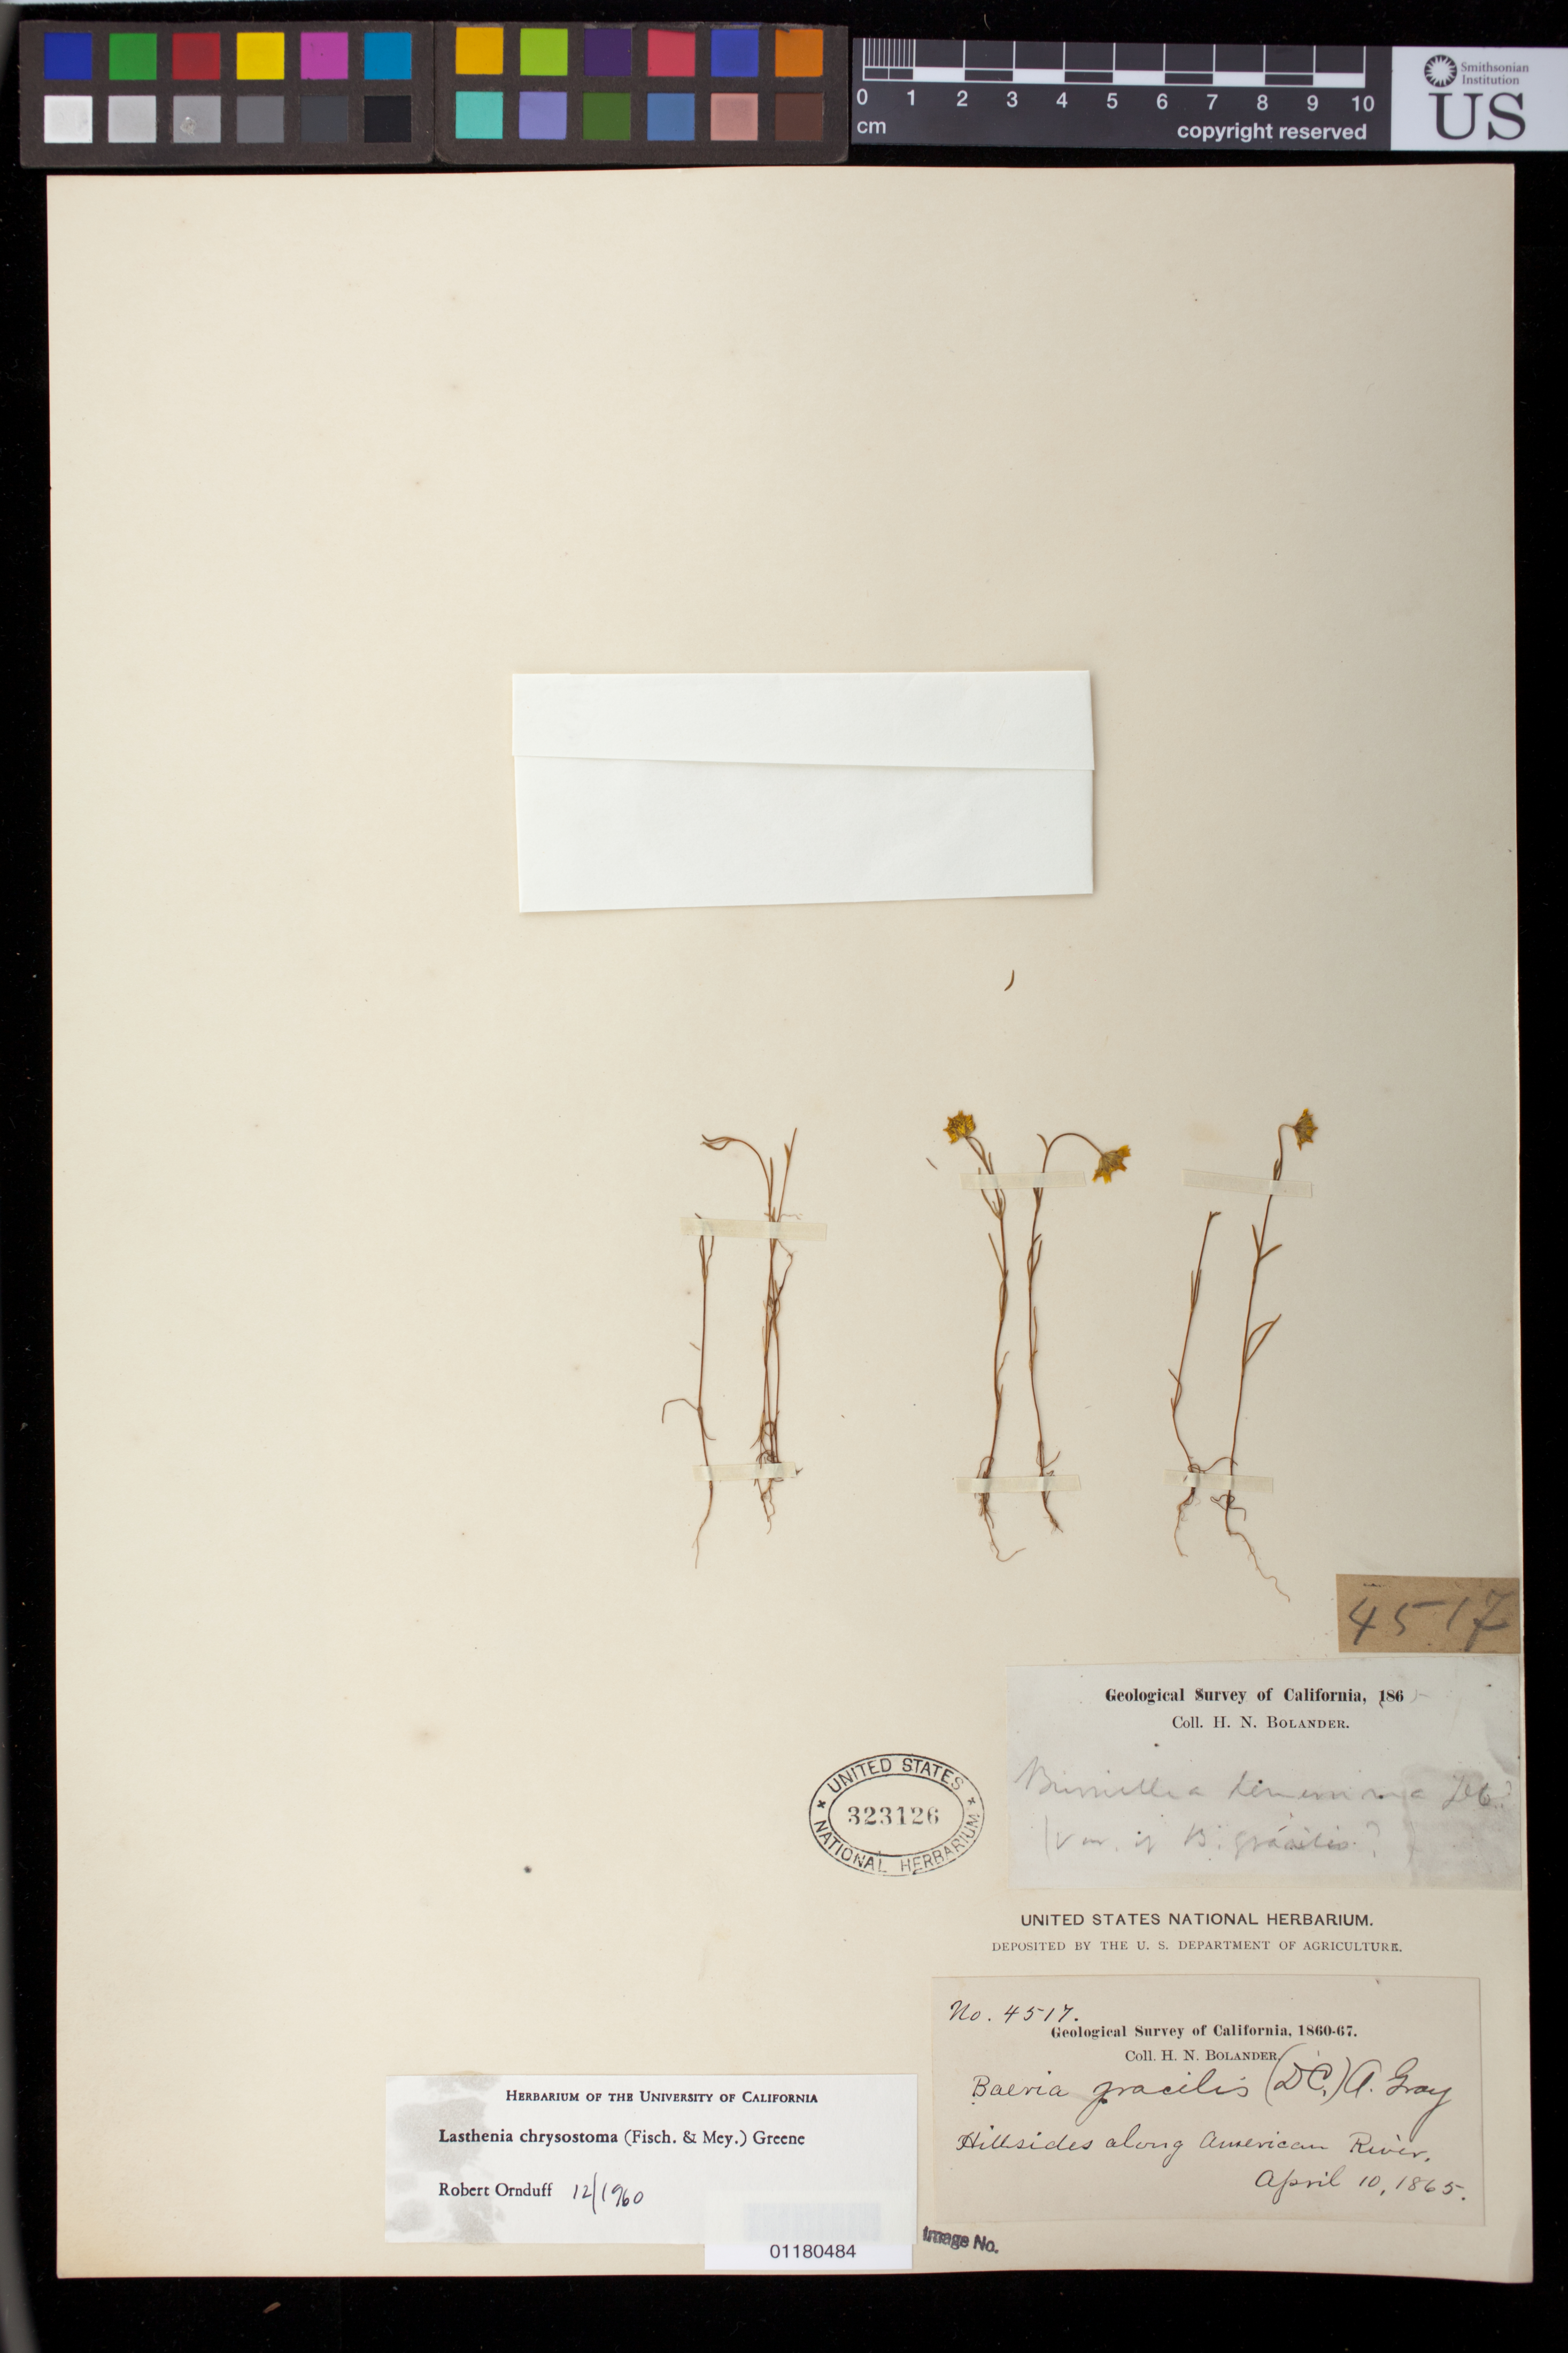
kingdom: Plantae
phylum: Tracheophyta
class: Magnoliopsida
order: Asterales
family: Asteraceae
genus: Lasthenia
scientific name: Lasthenia chrysostoma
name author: (Fisch. & C.A. Mey.) Greene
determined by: Ornduff, R.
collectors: H. Bolander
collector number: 4517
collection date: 1865-04-10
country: United States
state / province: California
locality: American River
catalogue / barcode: US 323126